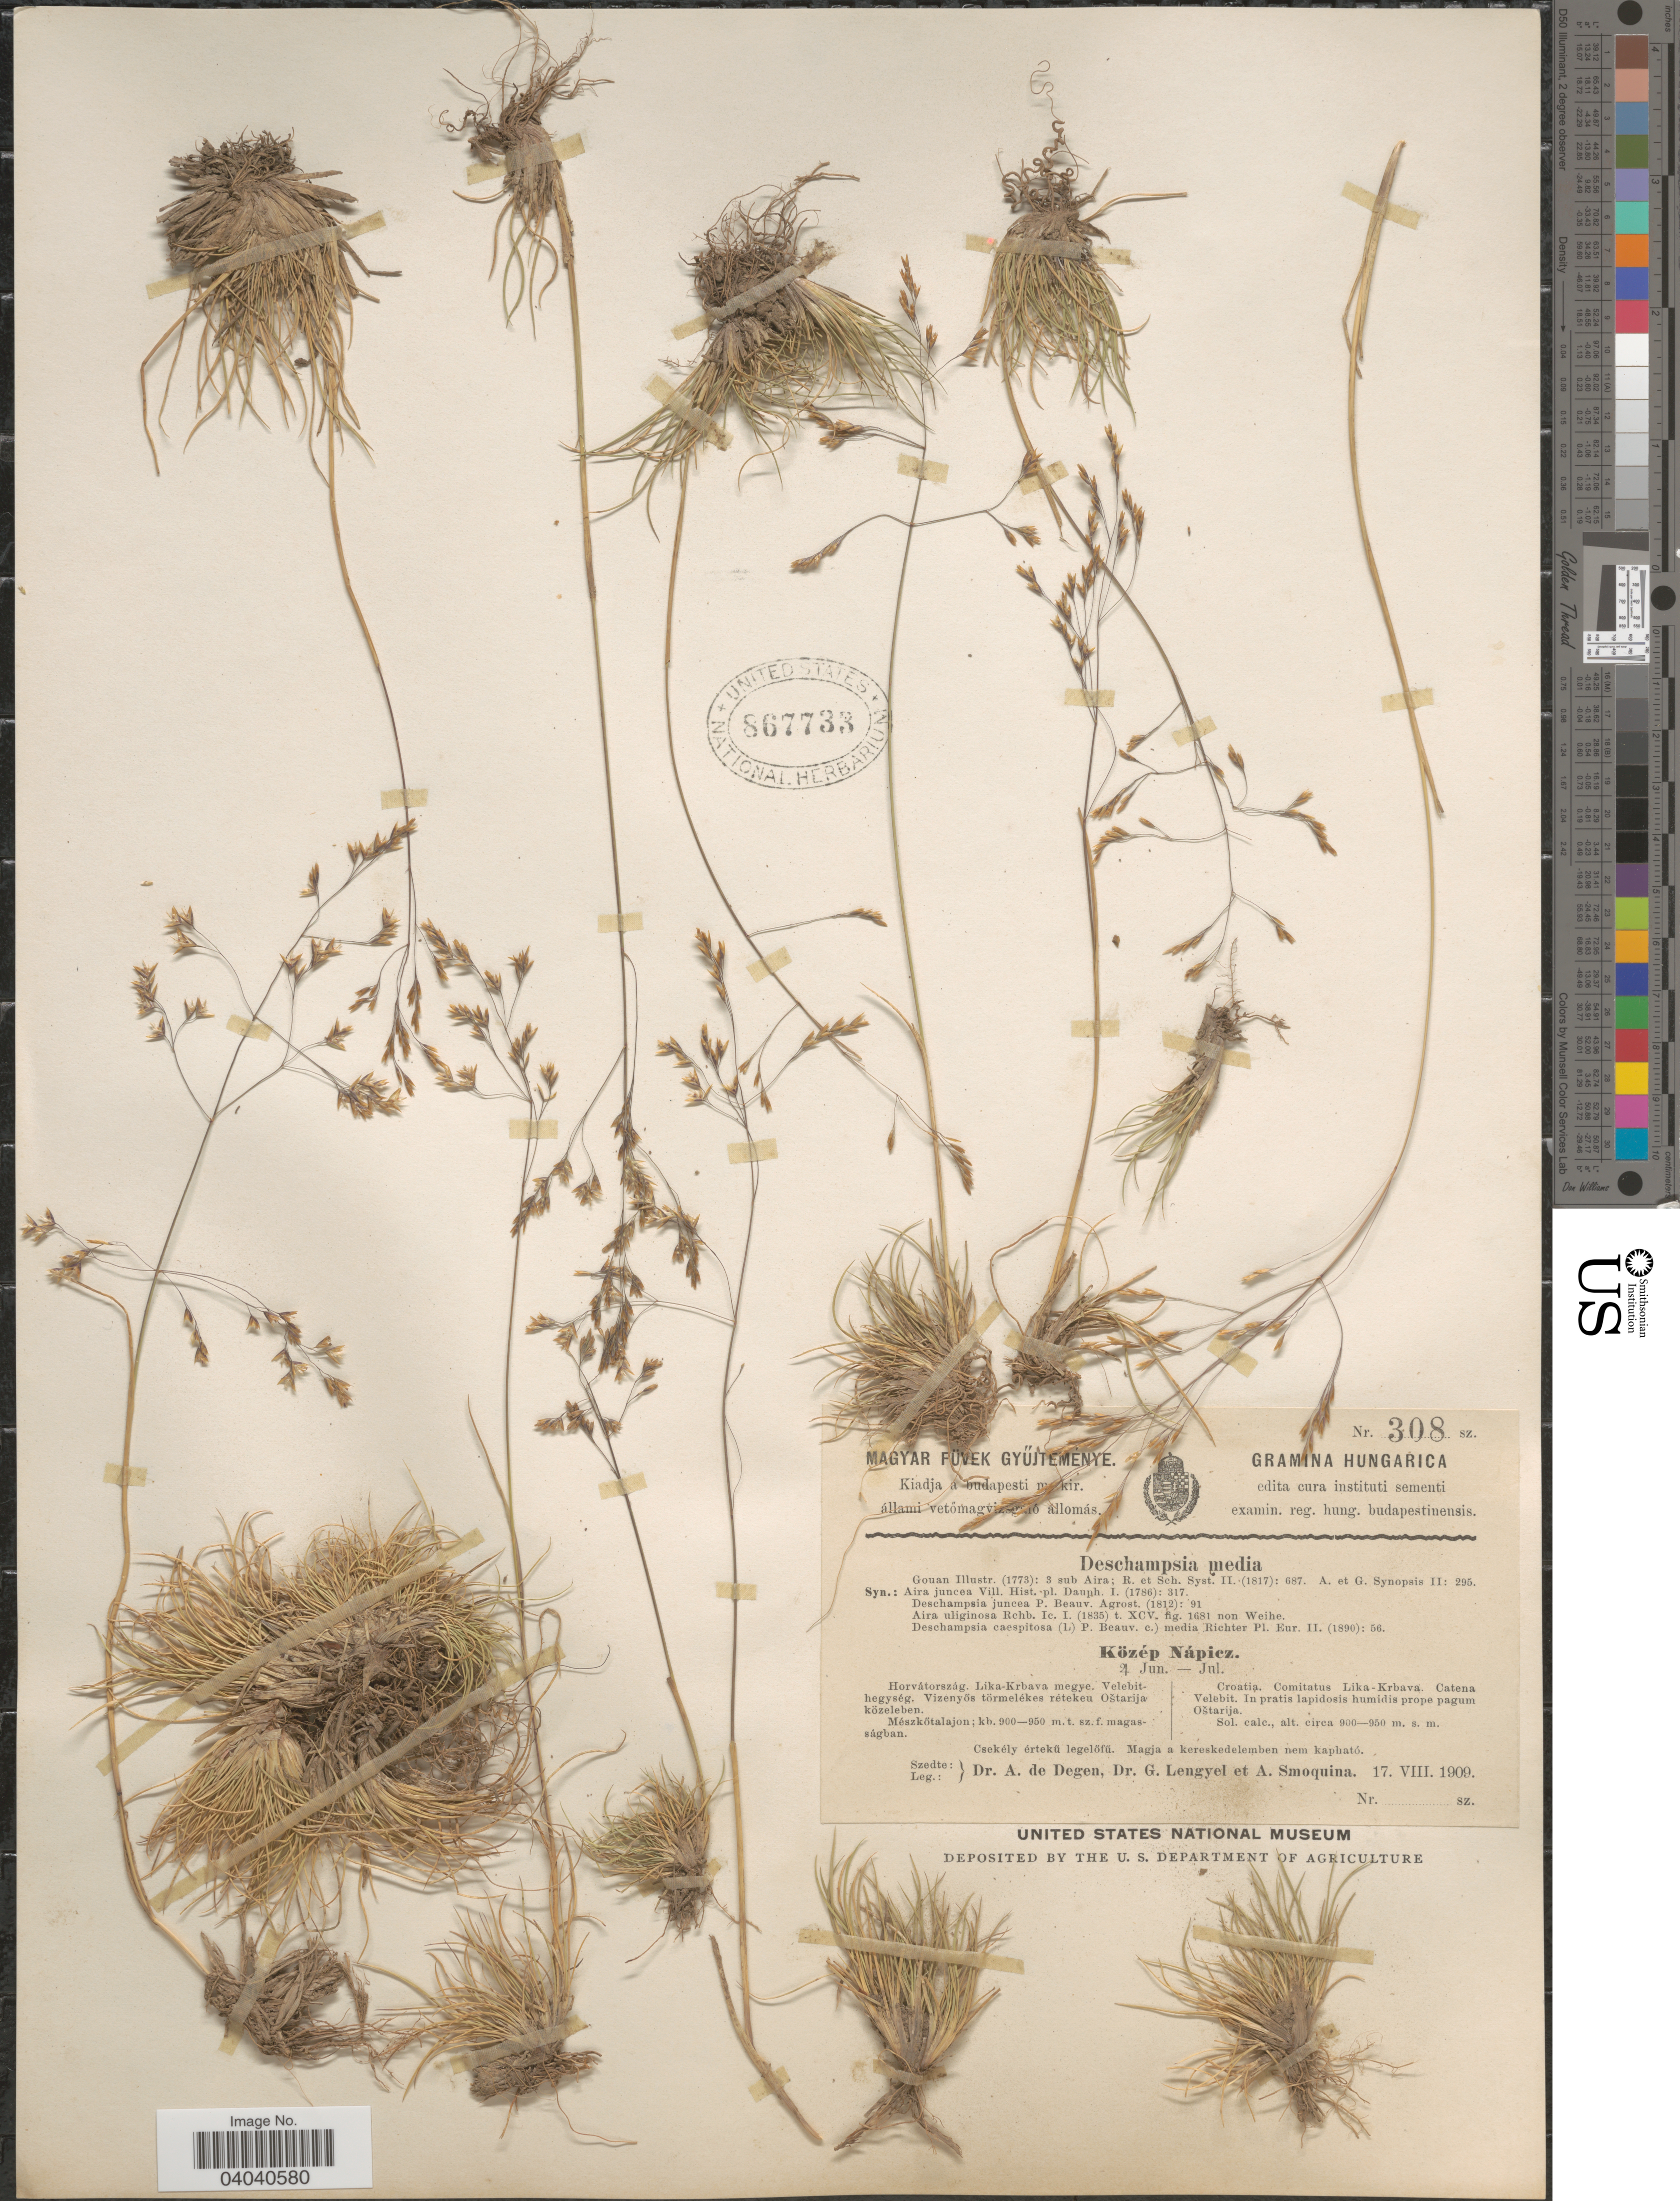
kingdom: Plantae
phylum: Tracheophyta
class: Liliopsida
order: Poales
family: Poaceae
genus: Deschampsia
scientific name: Deschampsia media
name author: (Gouan) Roem. & Schult.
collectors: A. Degen, G. Lengyel & A. Smoquina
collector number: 308?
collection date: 1909-08-17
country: Croatia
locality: Comitatus Lika-Krbava. Catena Velebit. In pratis lapidosis humidis prope pagum Oštarija. Sol. calc.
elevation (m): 900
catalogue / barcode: US 867733